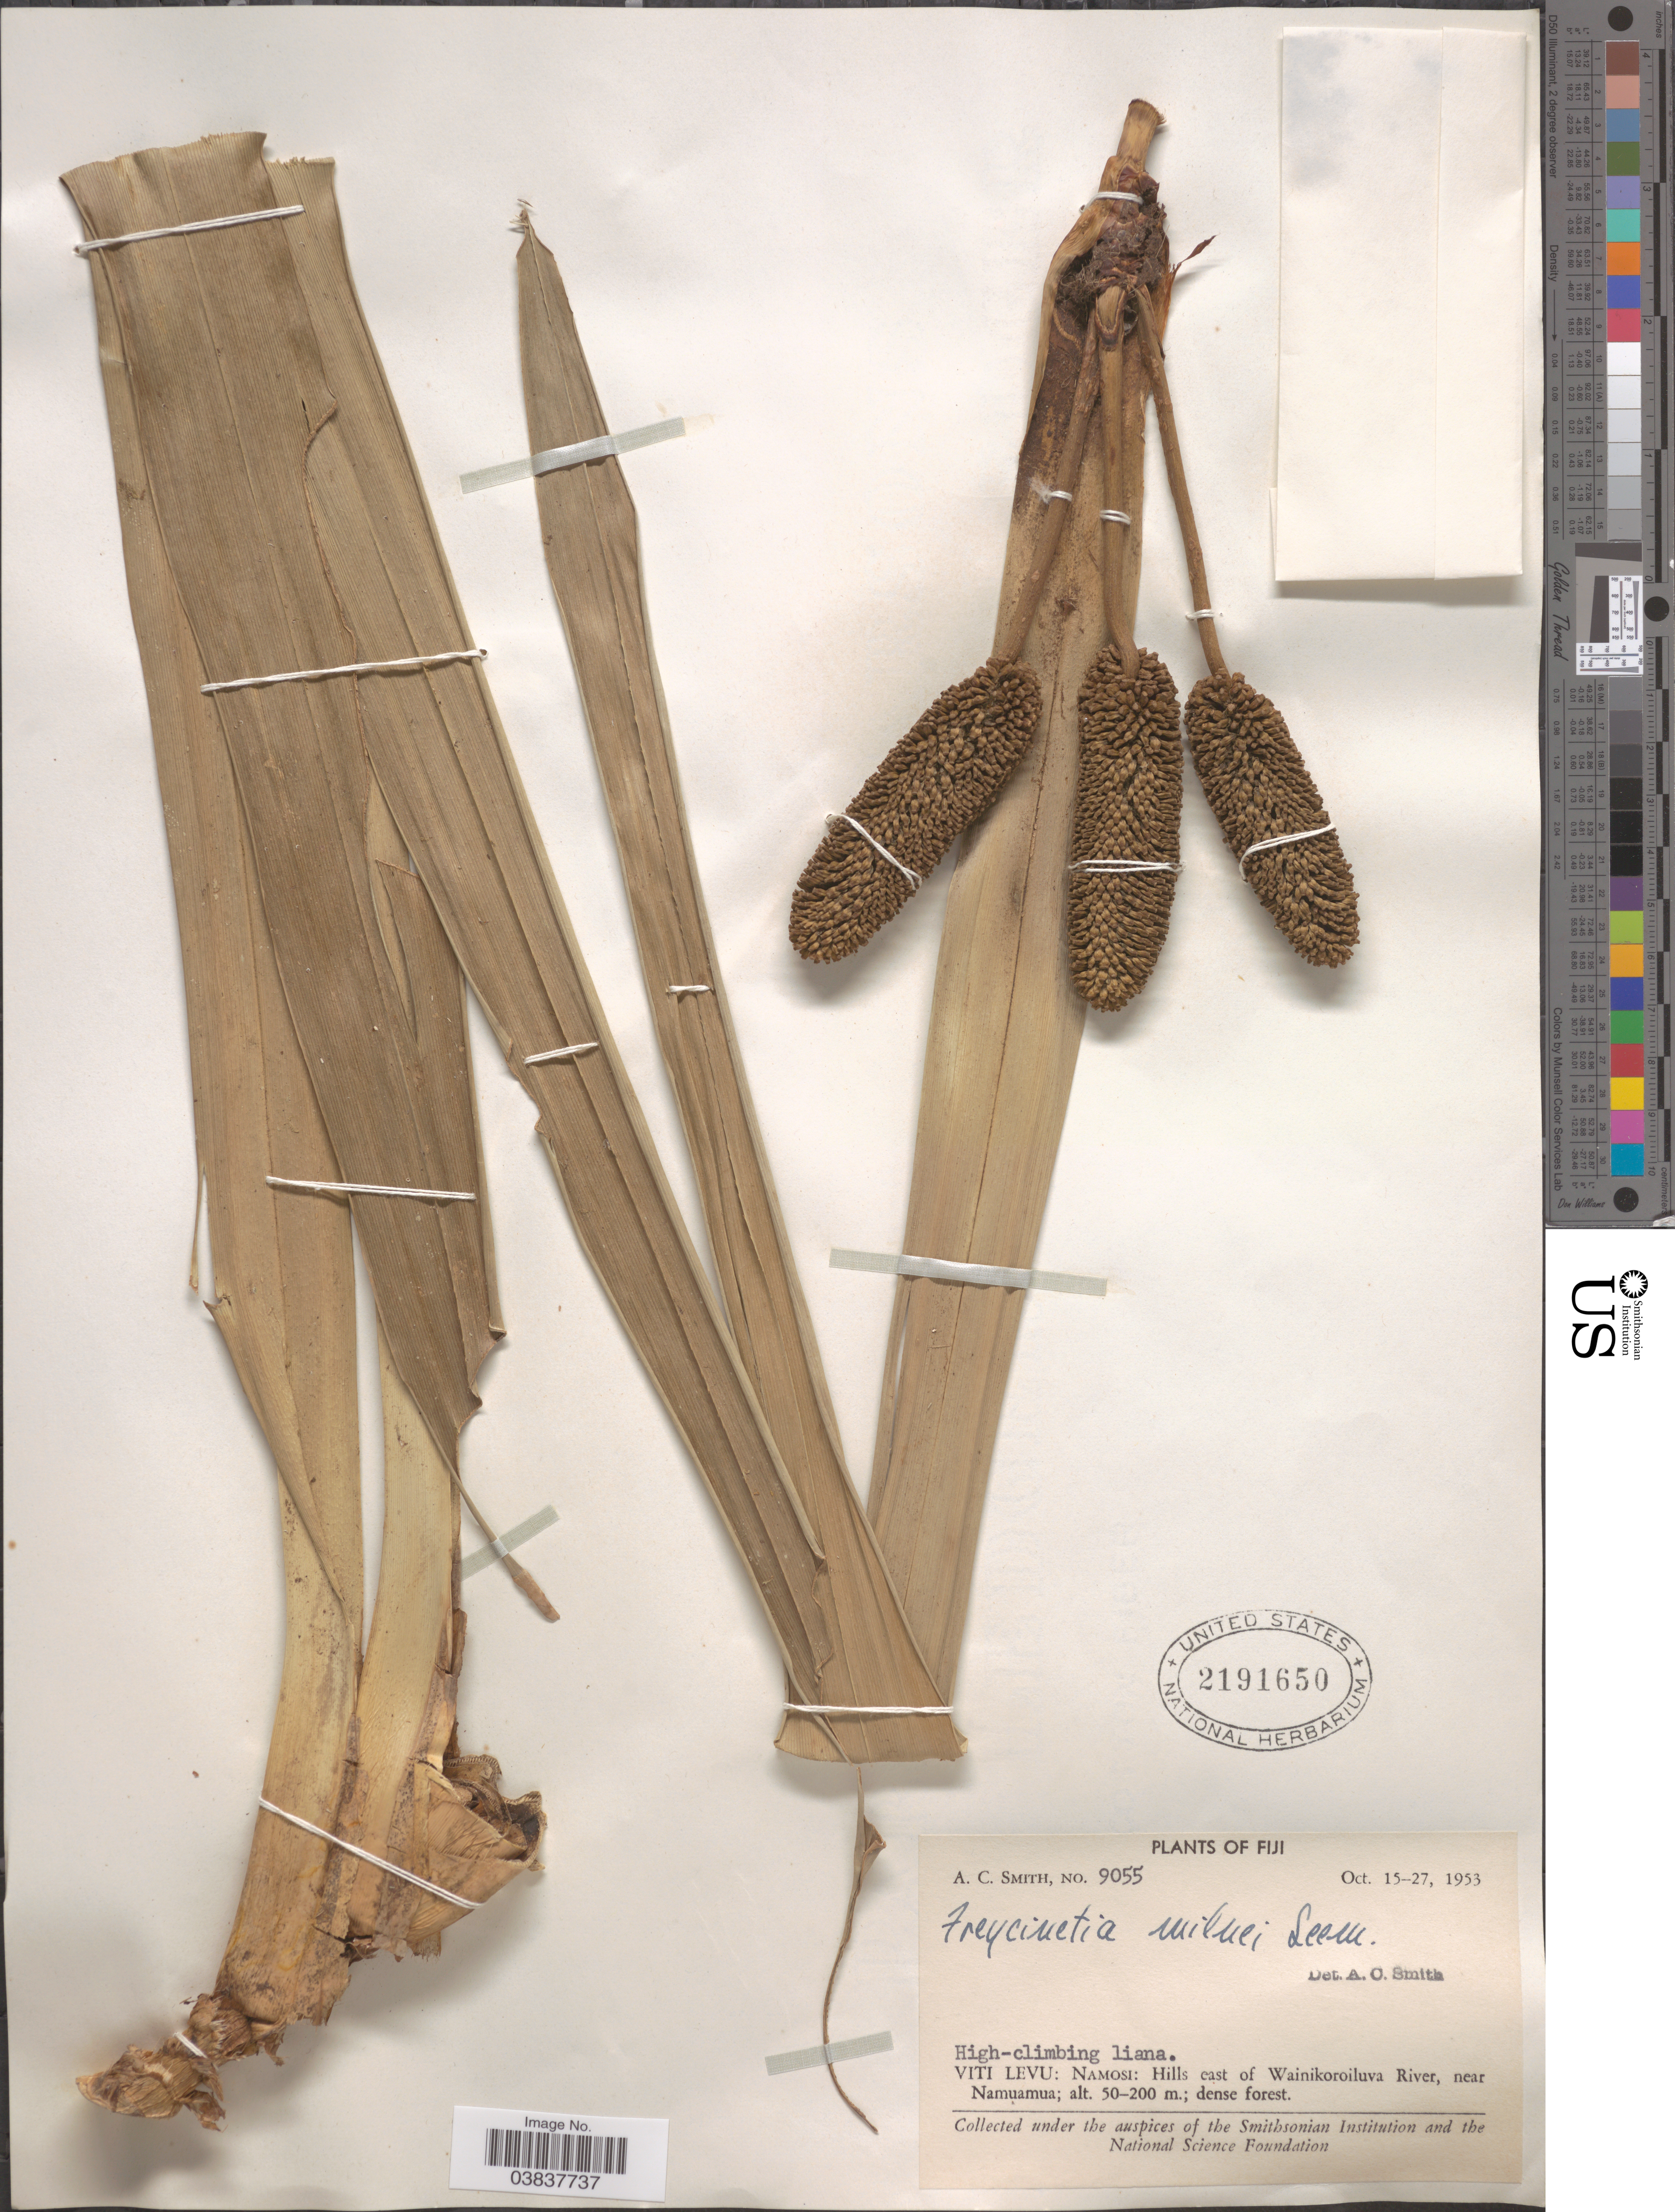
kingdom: Plantae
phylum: Tracheophyta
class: Liliopsida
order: Pandanales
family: Pandanaceae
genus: Freycinetia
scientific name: Freycinetia milnei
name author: Seem.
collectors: A. C. Smith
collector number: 9055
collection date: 1953-10-15/1953-10-27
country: Fiji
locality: Viti Levu: Namosi: Hills east of Wainikoroiluva River, near Namuamua.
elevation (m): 50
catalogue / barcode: US 2191650